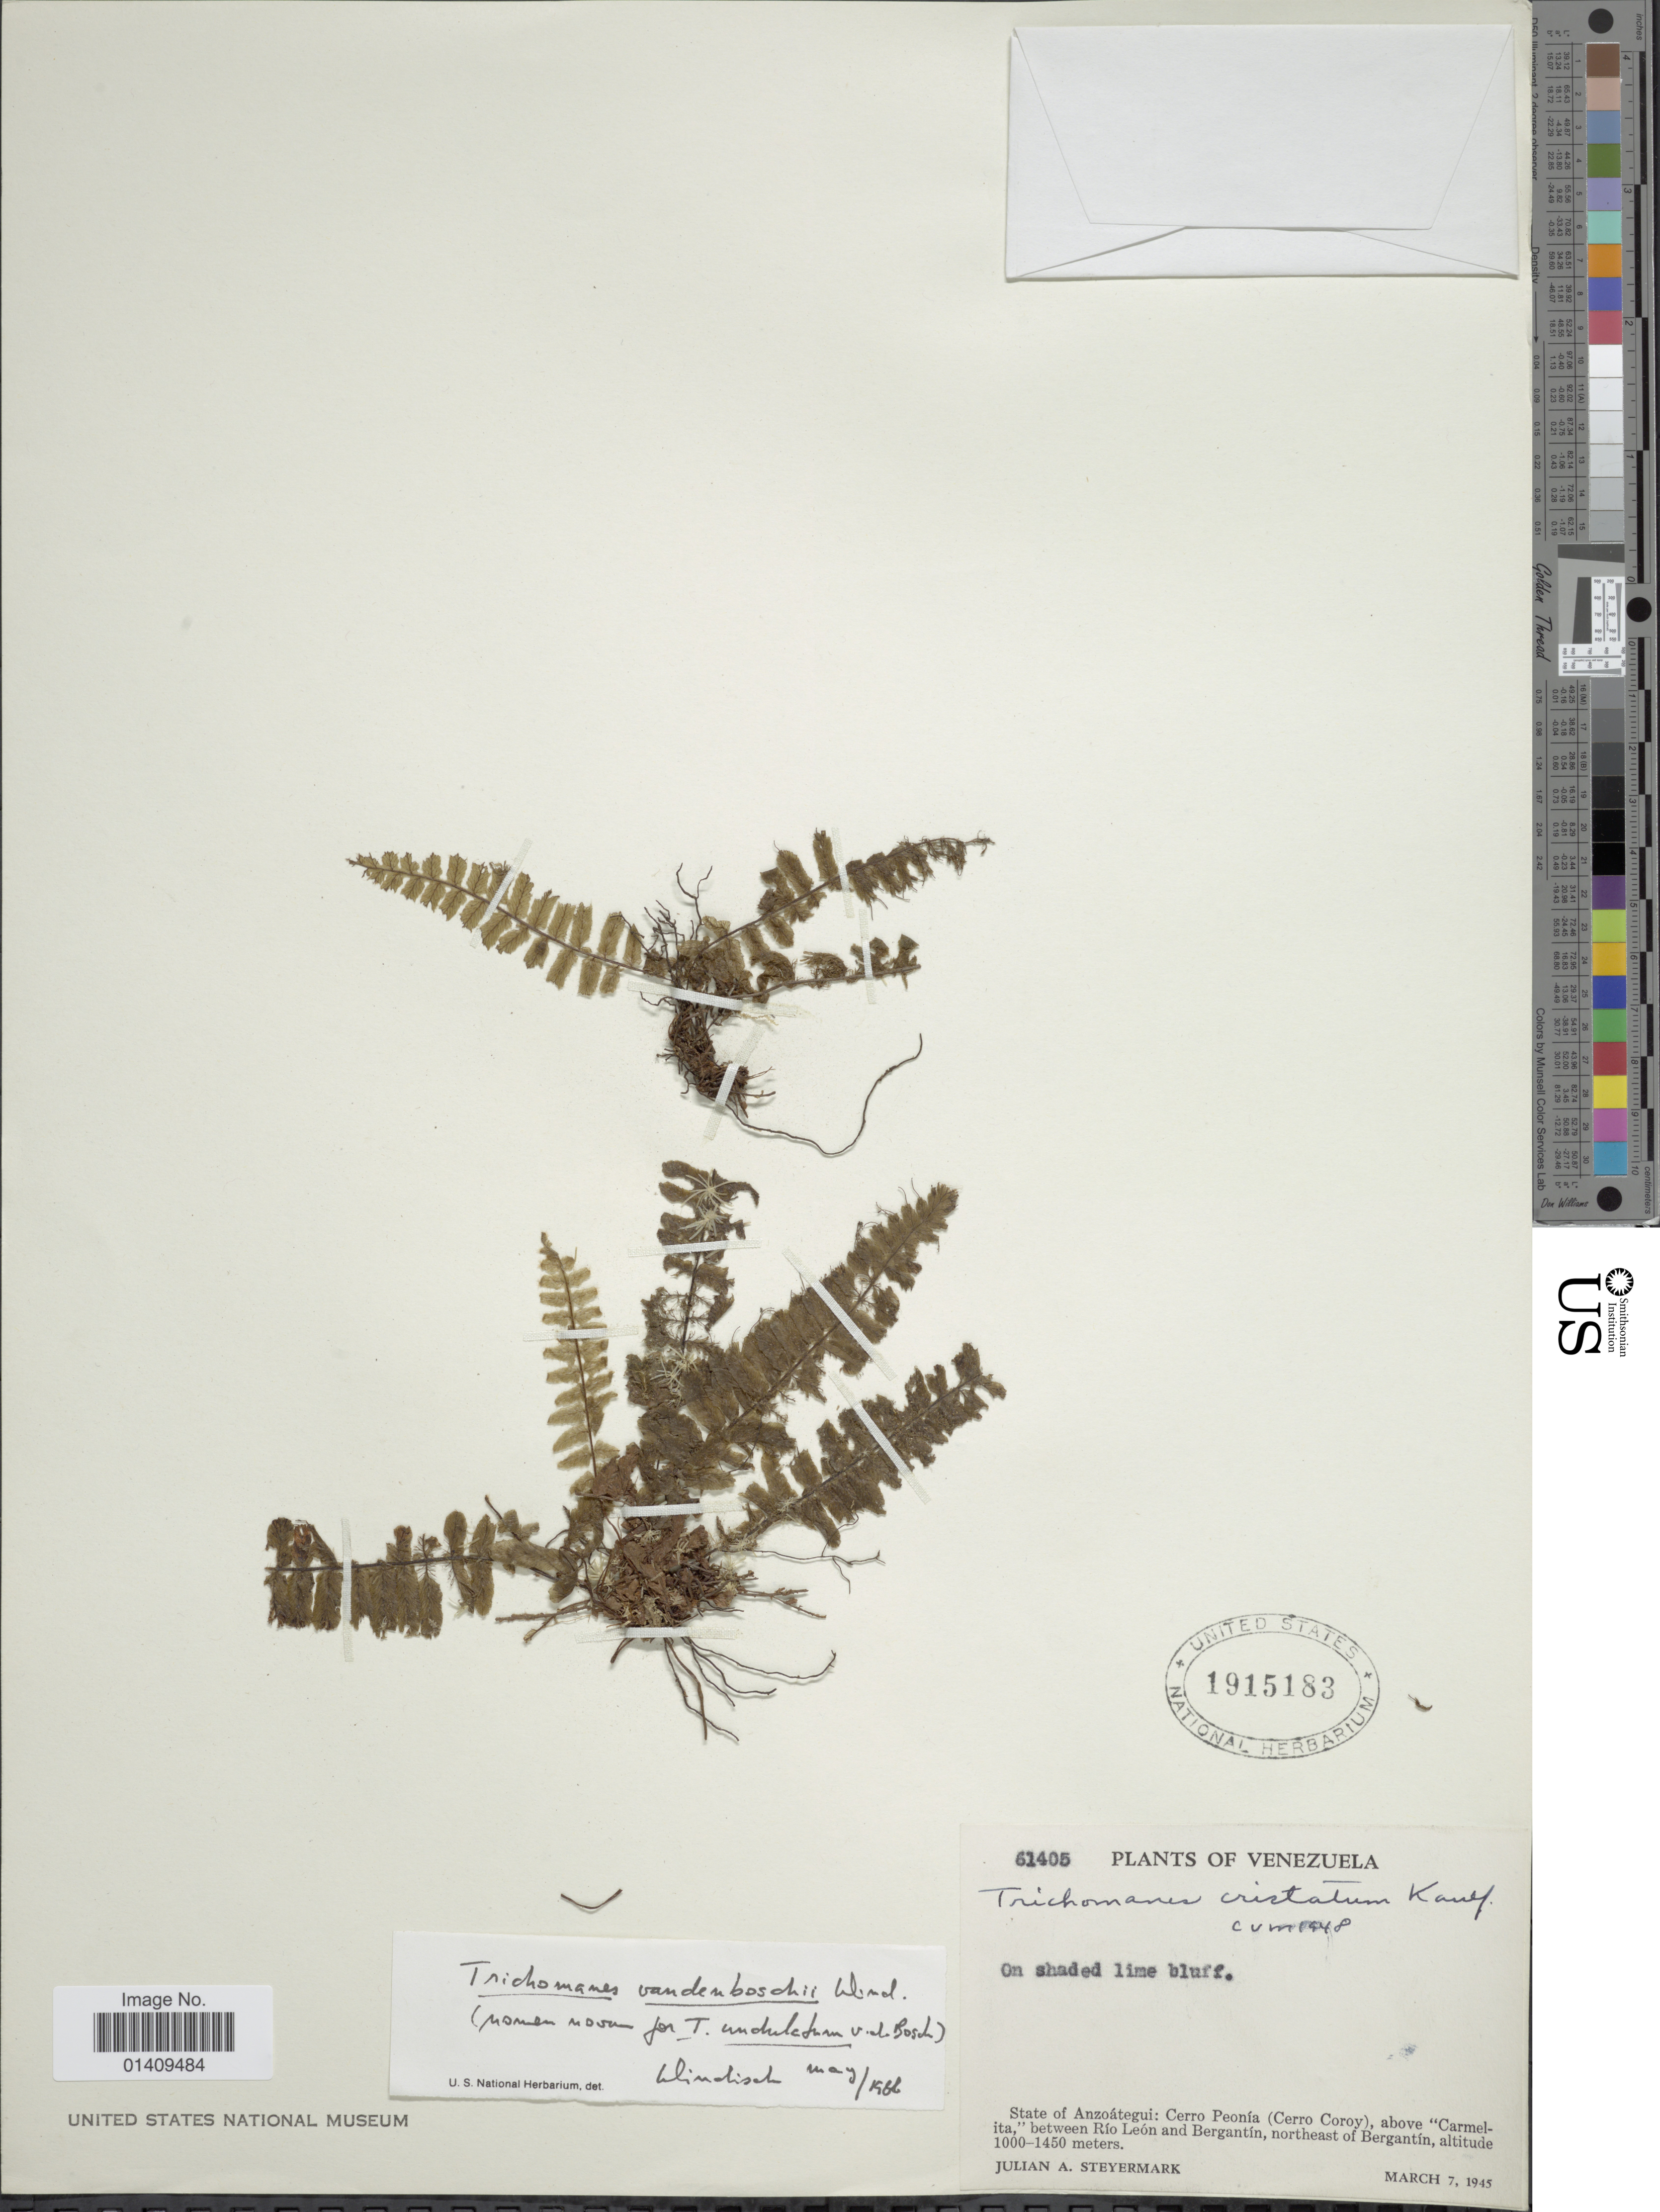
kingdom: Plantae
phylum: Tracheophyta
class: Polypodiopsida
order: Hymenophyllales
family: Hymenophyllaceae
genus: Trichomanes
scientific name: Trichomanes vandenboschii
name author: P.G. Windisch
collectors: J. Steyermark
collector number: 61405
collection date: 1945-03-07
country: Venezuela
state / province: Anzoategui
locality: State of Anzoategui: Cerro Peonia Cerro Coroy above Carmelita between Rio Leon Bergantin northeast of Bergantin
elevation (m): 1000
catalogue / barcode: US 1915183